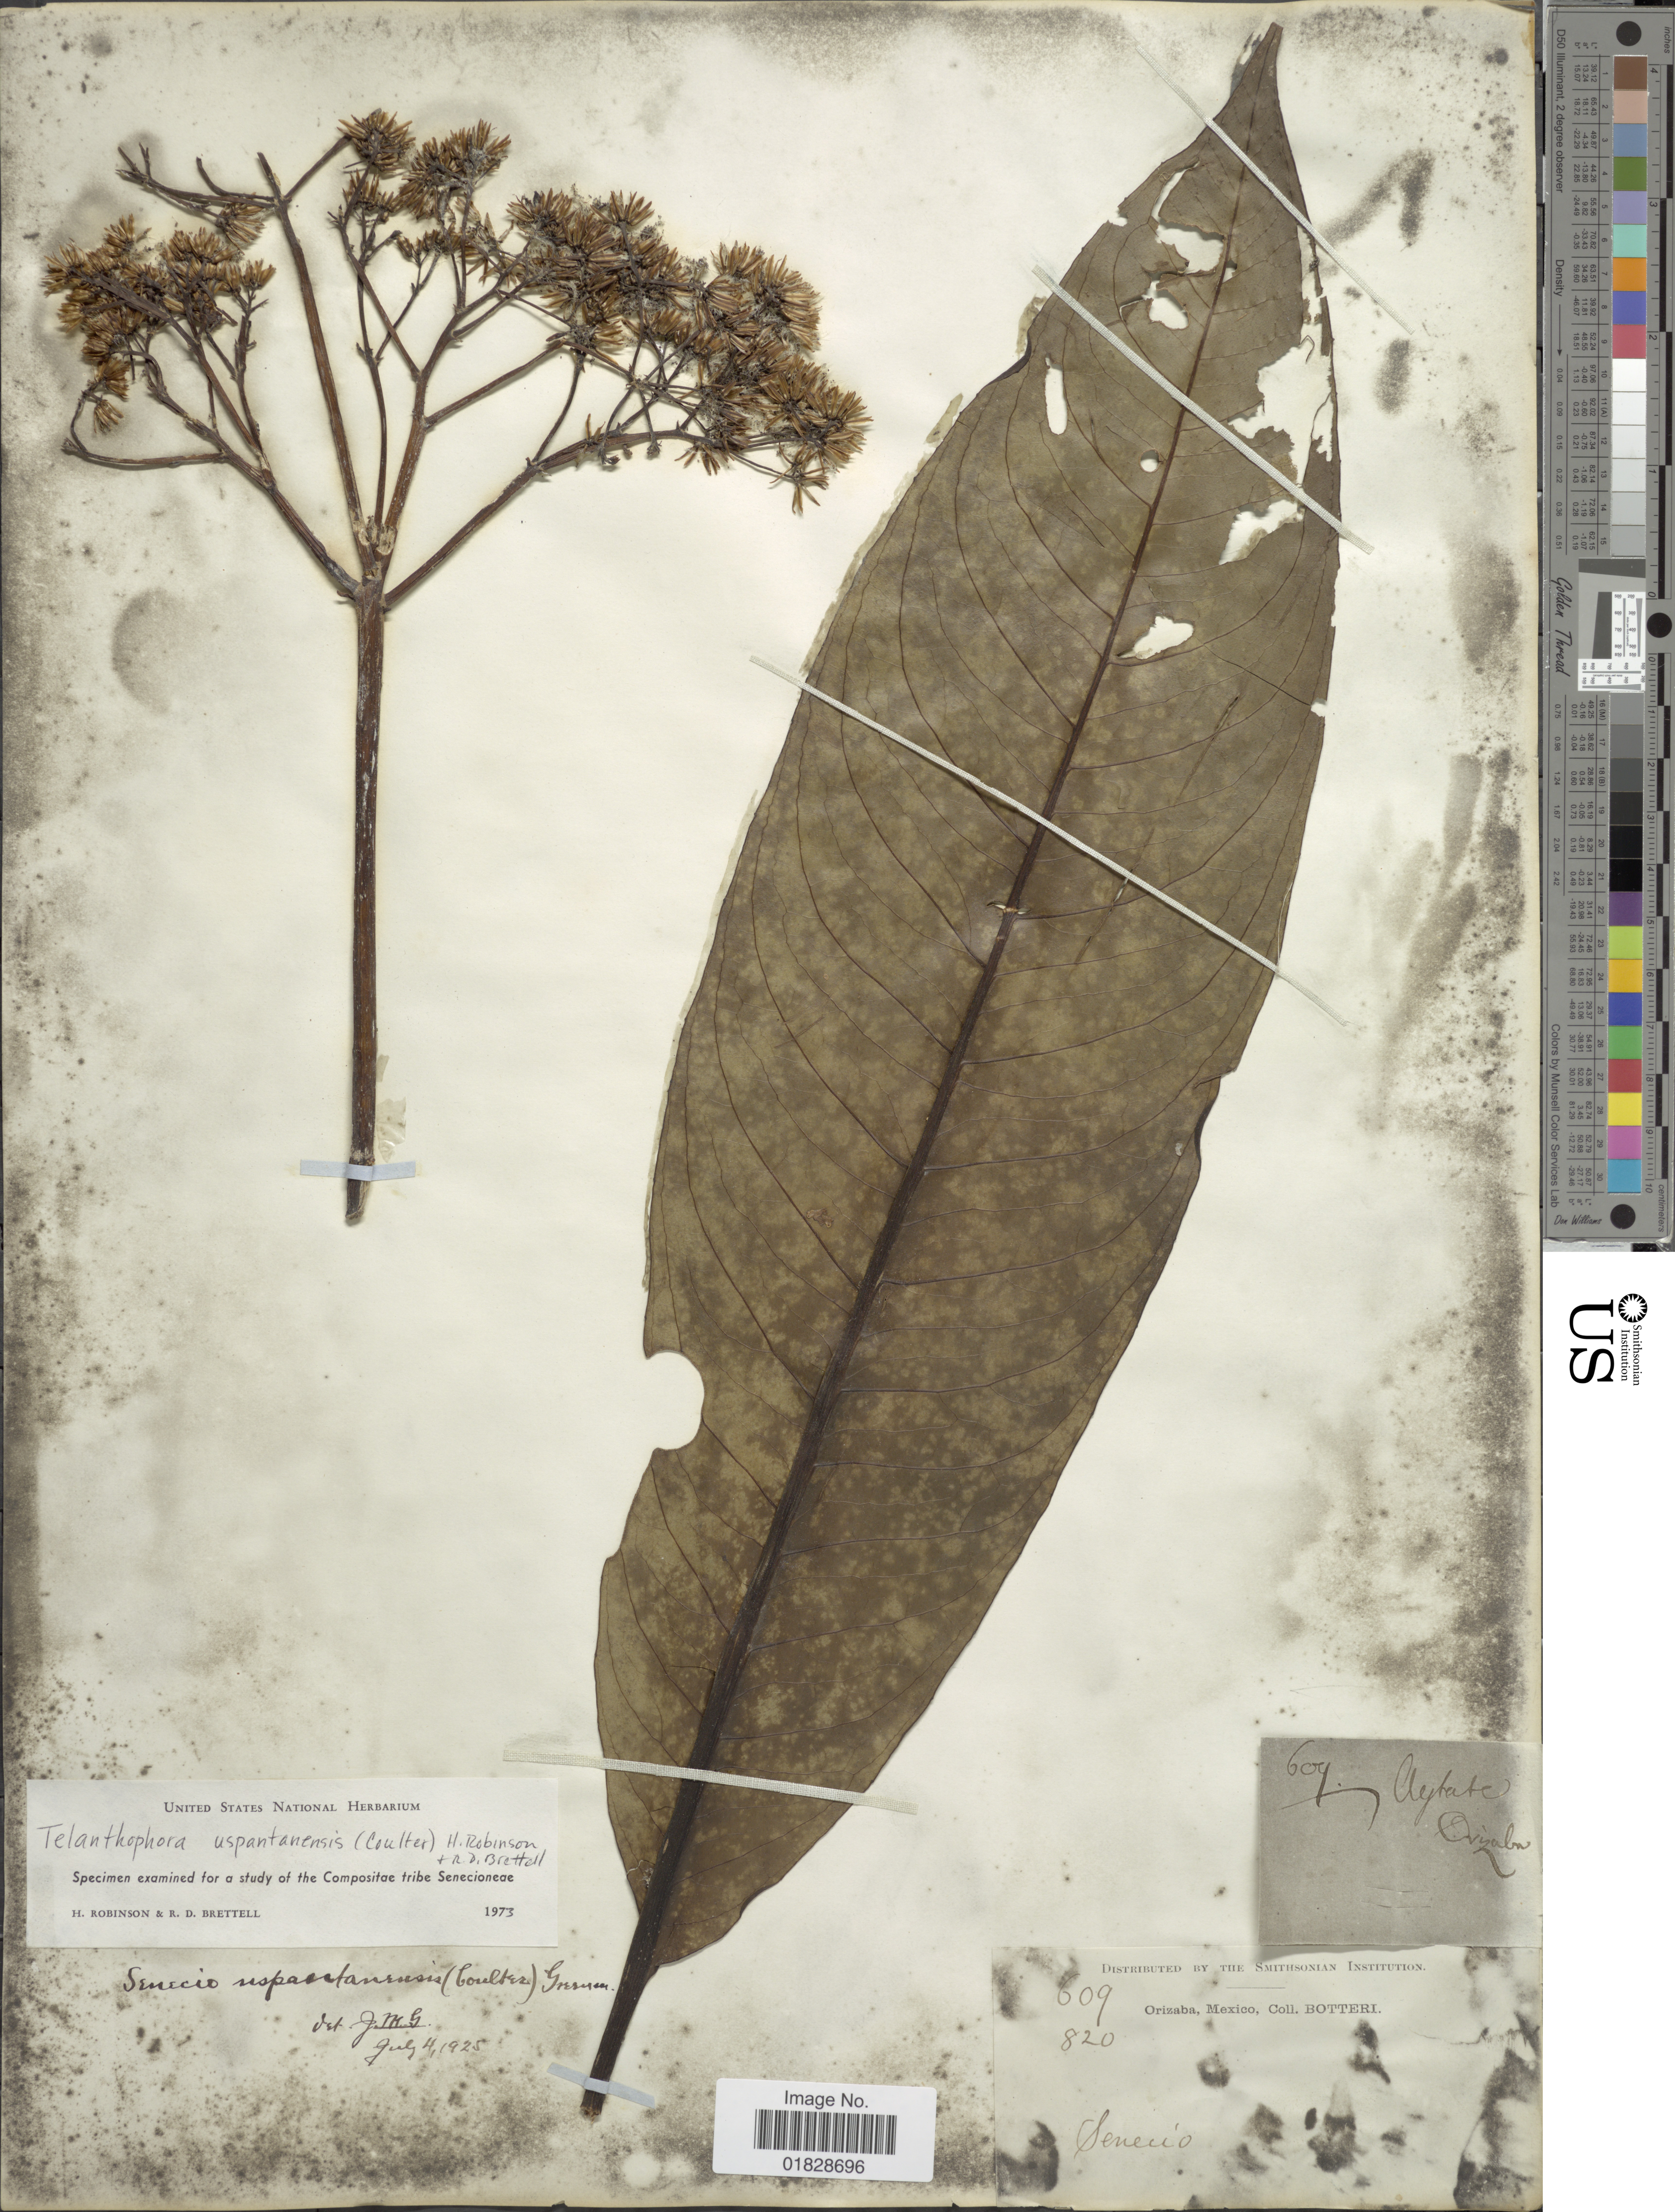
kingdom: Plantae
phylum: Tracheophyta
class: Magnoliopsida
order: Asterales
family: Asteraceae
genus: Telanthophora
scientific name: Telanthophora uspantanensis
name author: (J.M. Coult.) H. Rob. & Brettell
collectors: -. Botteri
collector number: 609/820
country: Mexico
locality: Orizaba